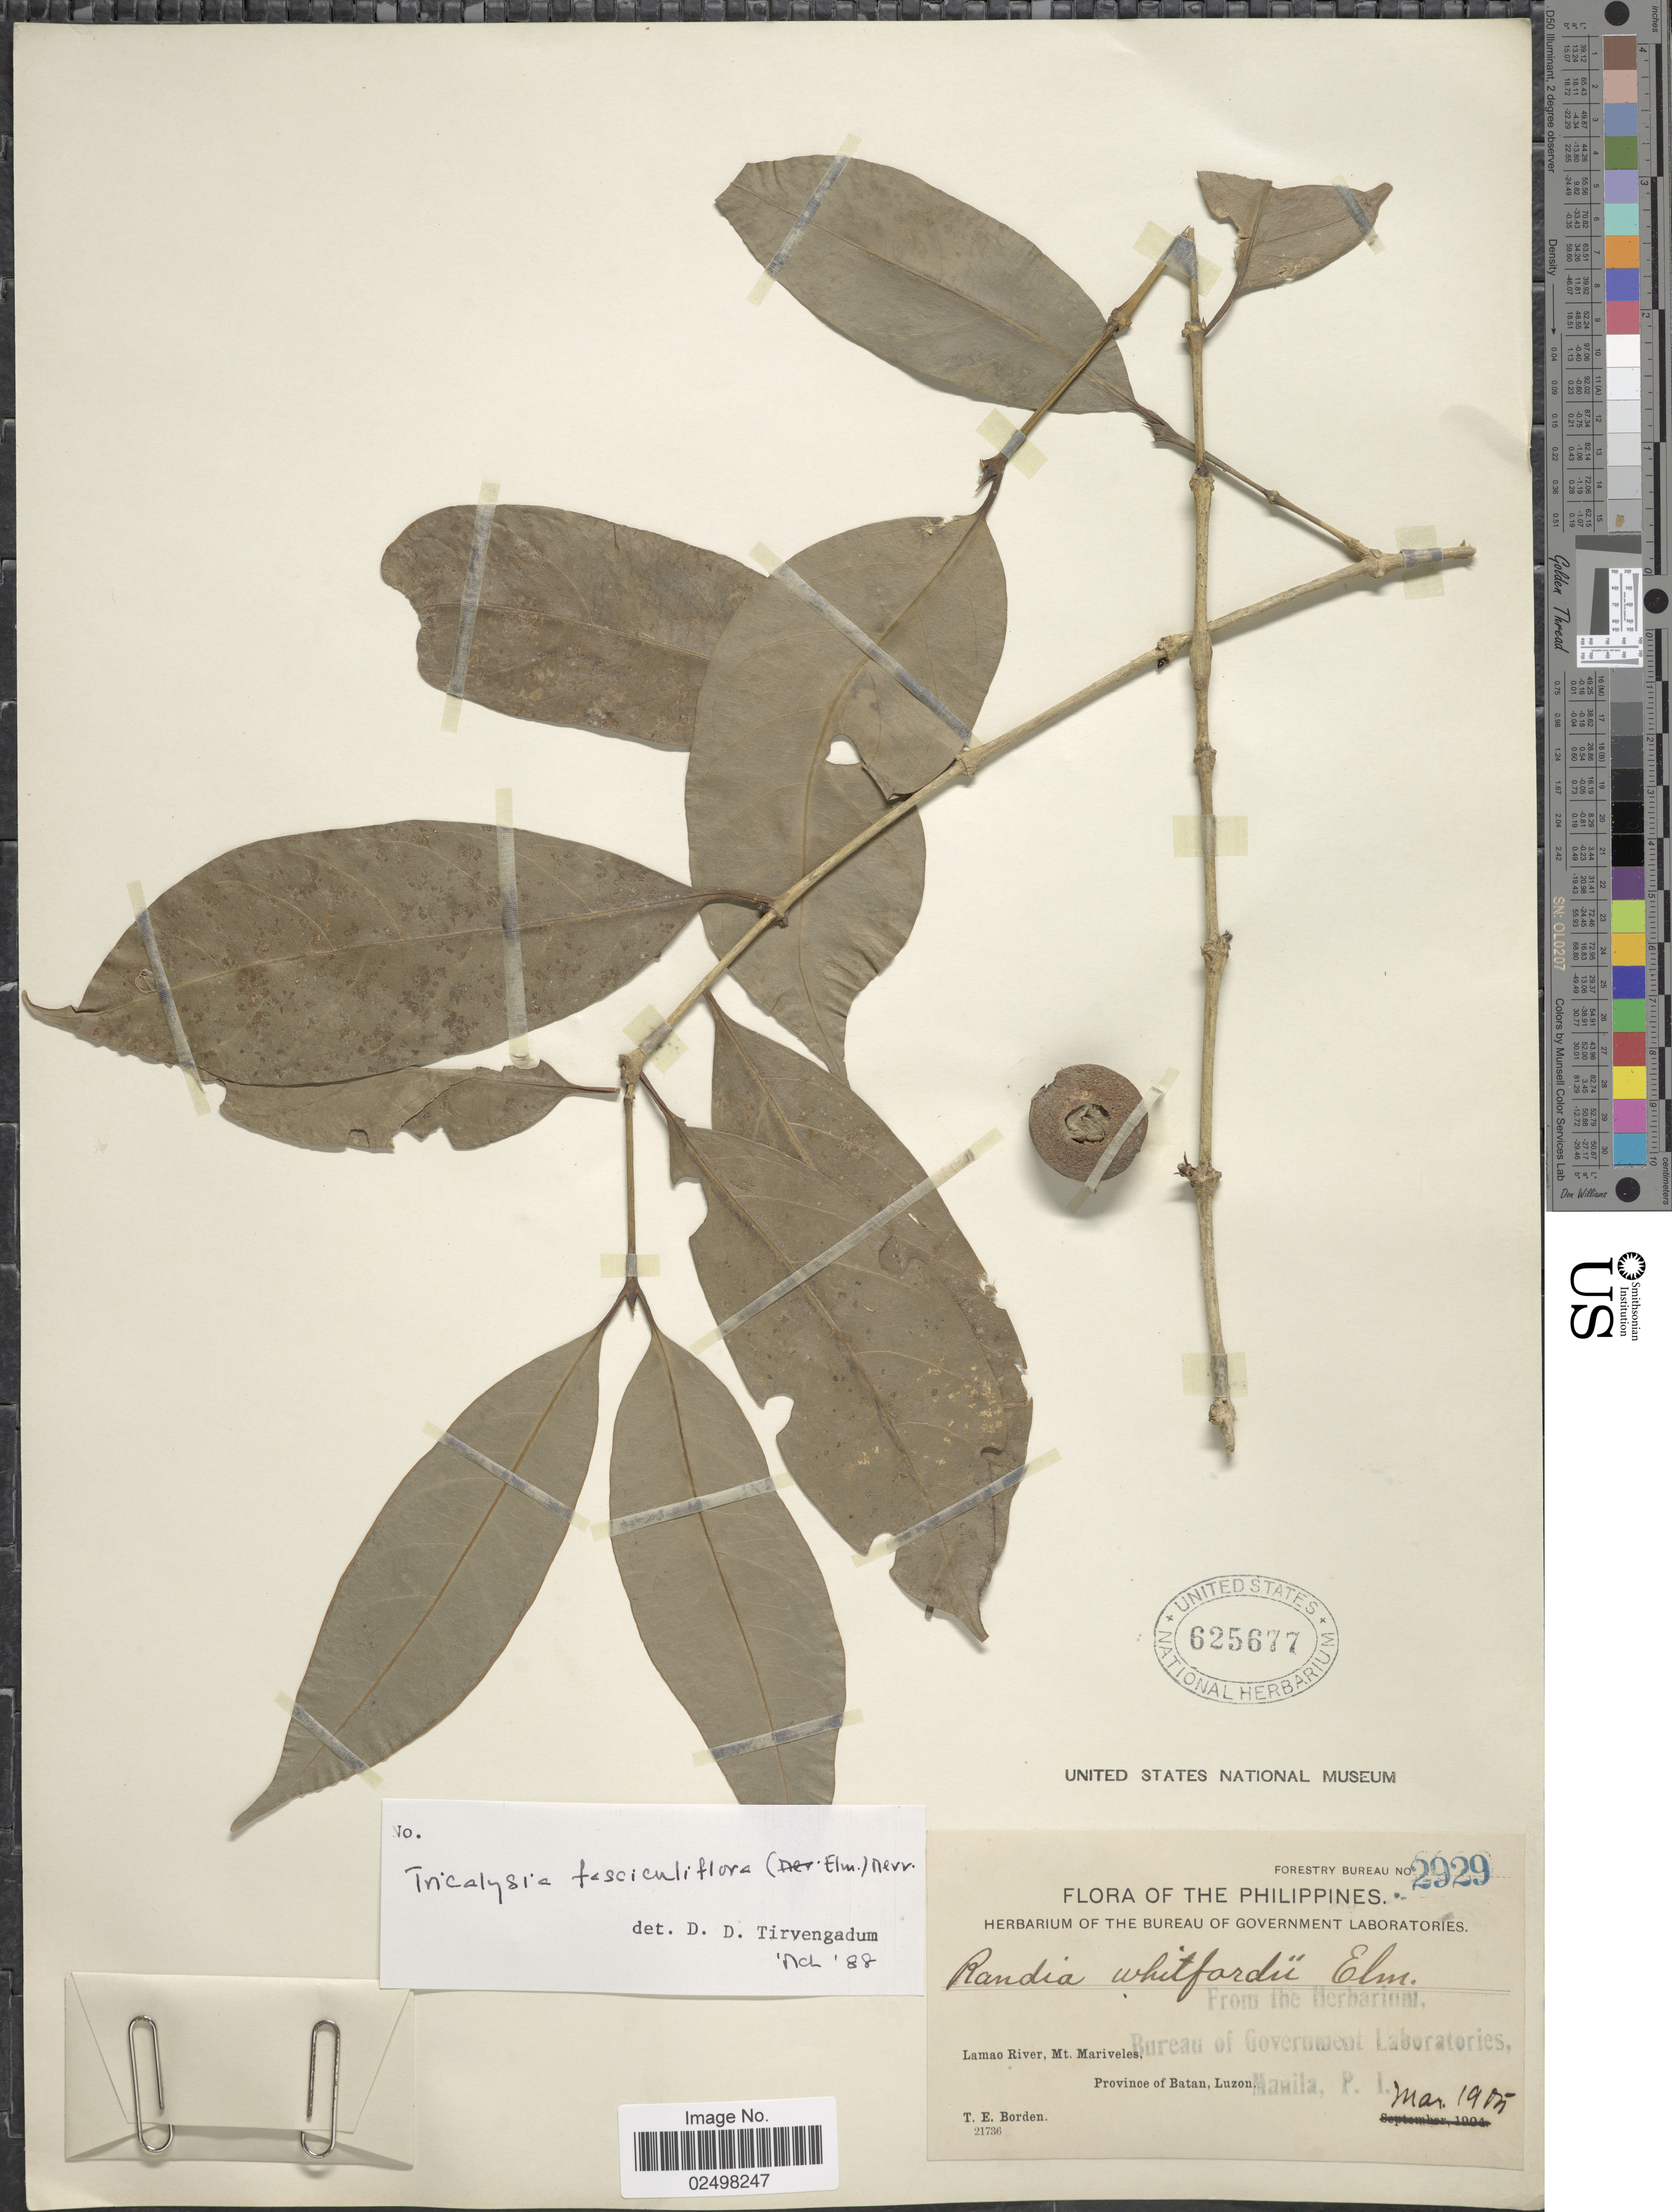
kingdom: Plantae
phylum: Tracheophyta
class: Magnoliopsida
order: Gentianales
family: Rubiaceae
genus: Tricalysia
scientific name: Tricalysia fasciculiflora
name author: (Elmer) Merr.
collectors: T. E. Borden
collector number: Forestry Bureau 2929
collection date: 1905-03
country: Philippines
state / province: Cagayan Valley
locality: Lamao River, Mt. Mariveles Province of Batan, Luzon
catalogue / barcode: US 625677